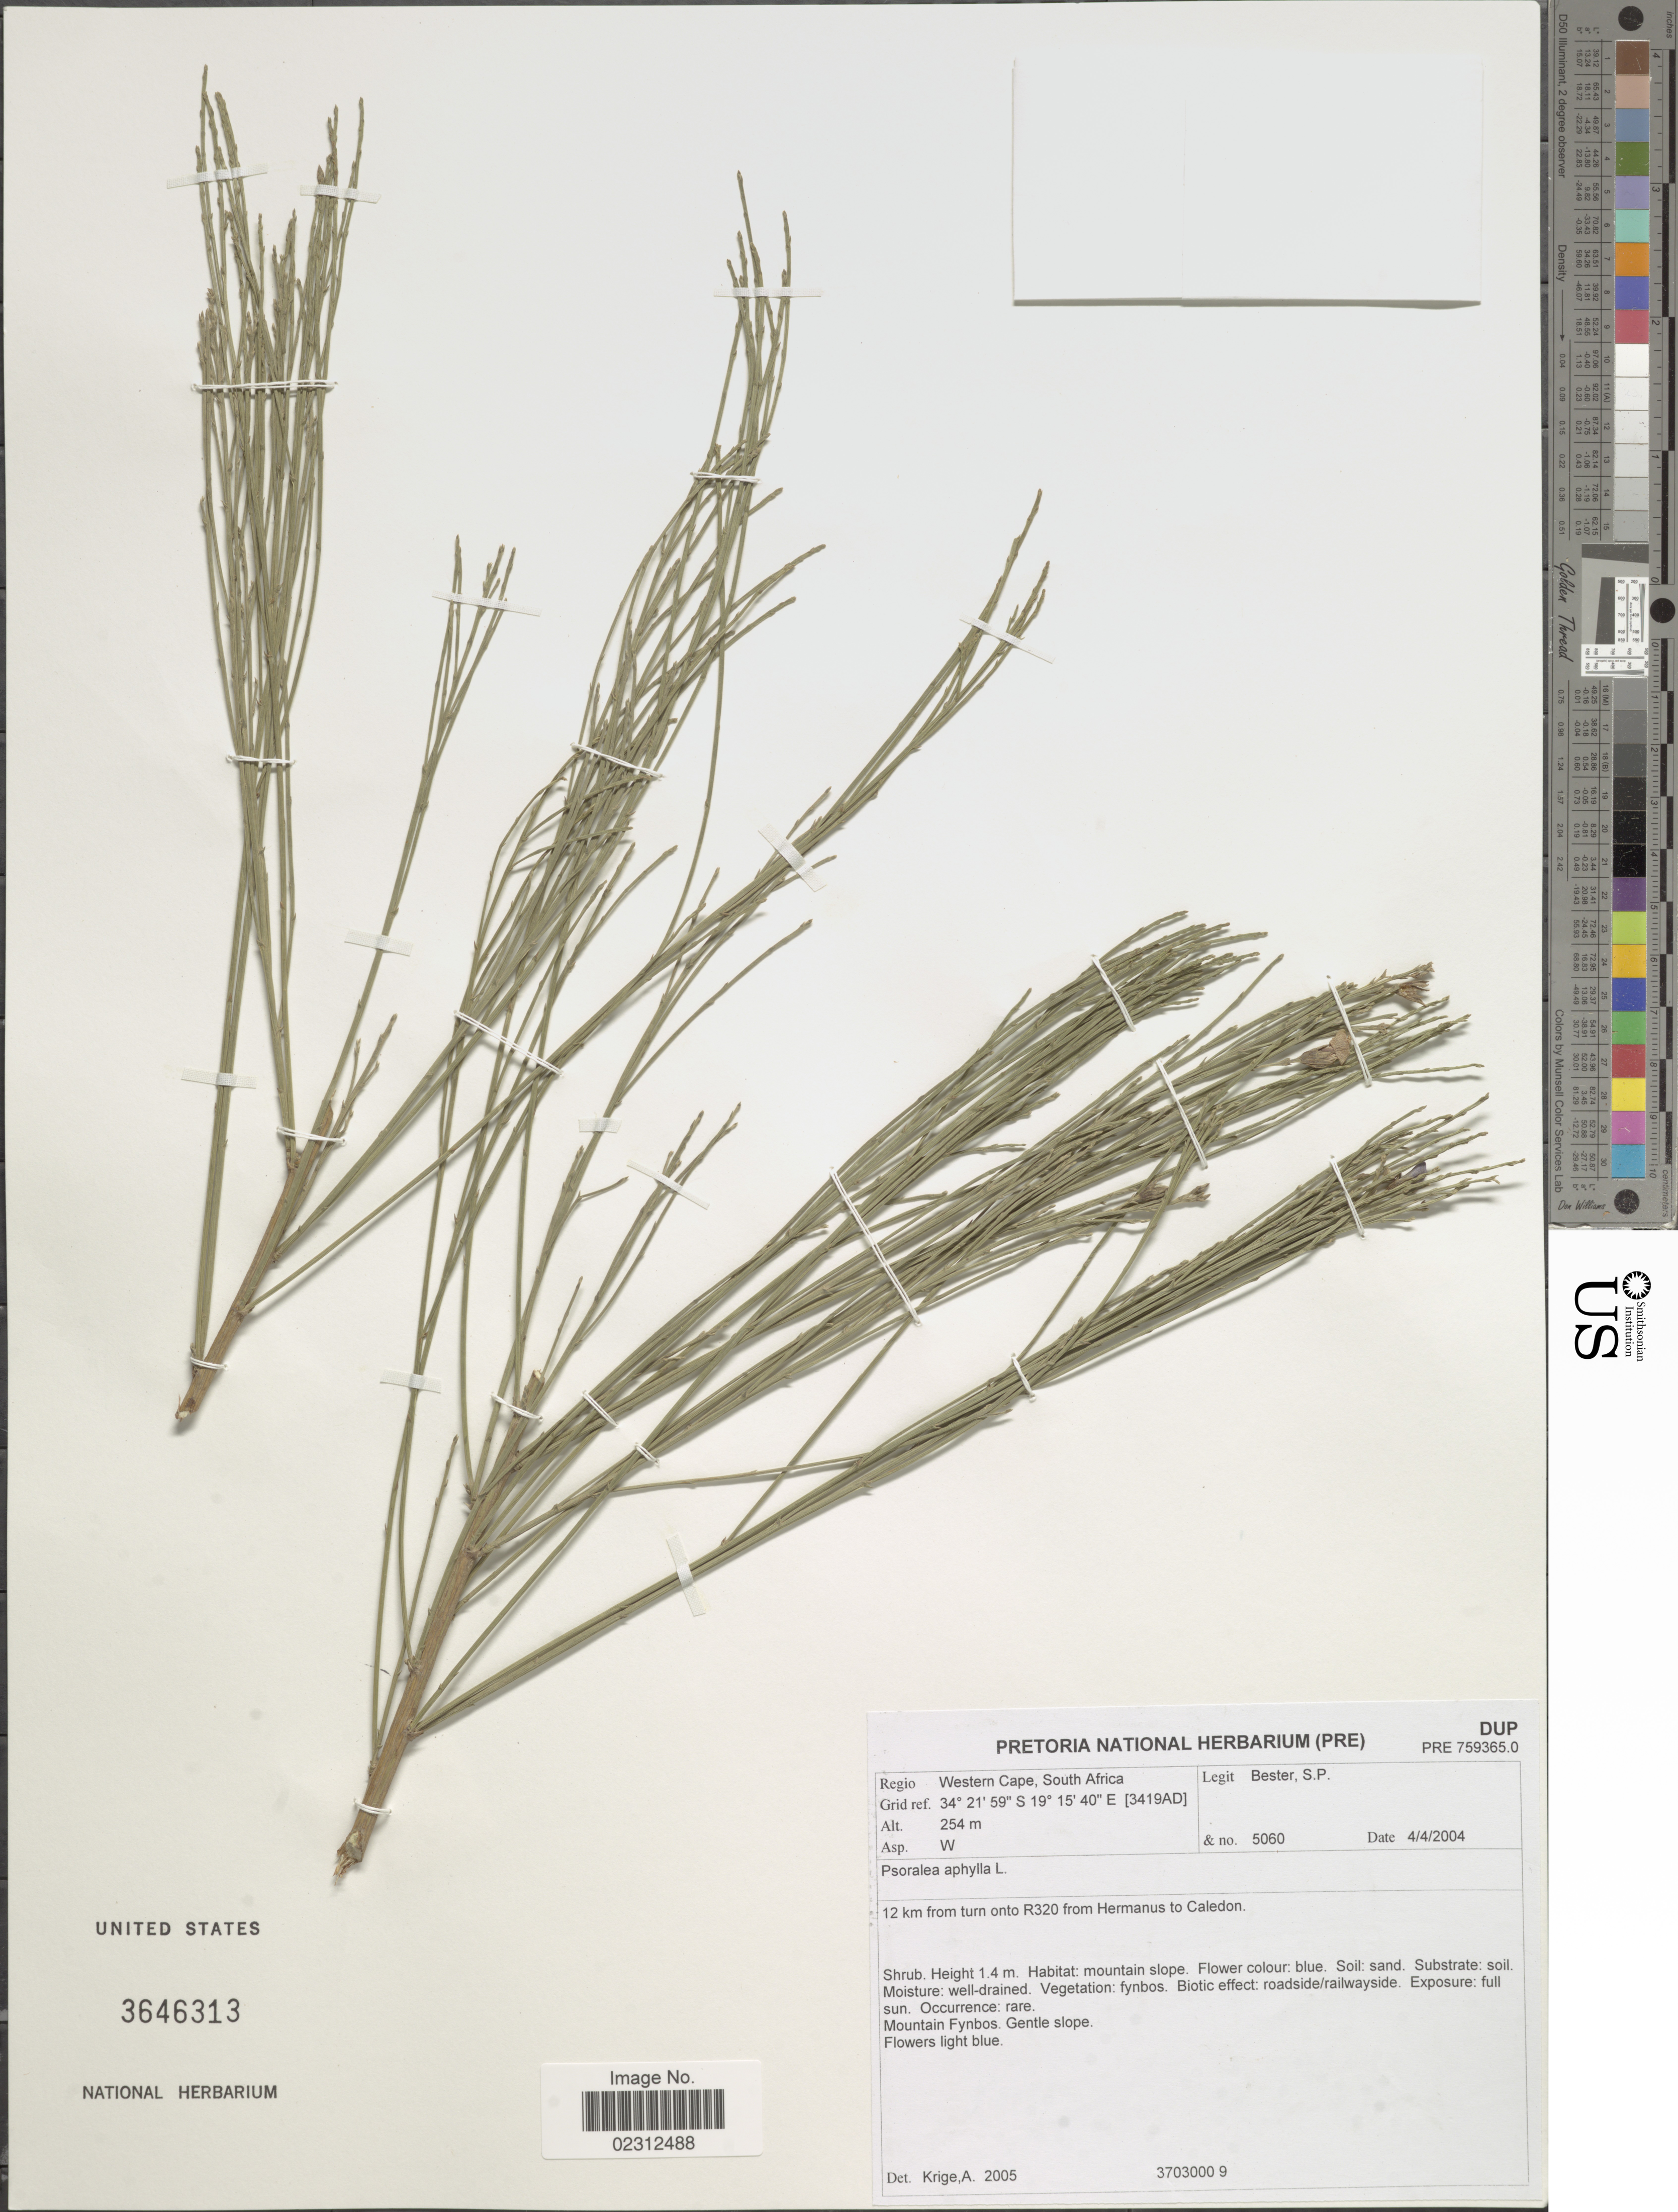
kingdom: Plantae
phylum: Tracheophyta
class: Magnoliopsida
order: Fabales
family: Fabaceae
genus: Psoralea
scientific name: Psoralea aphylla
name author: L.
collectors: S. Bester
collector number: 5060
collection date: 2004-04-04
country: South Africa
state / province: Western Cape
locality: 12 km from turn onto R320 from Hermanus to Caledon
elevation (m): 254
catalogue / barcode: US 3646313